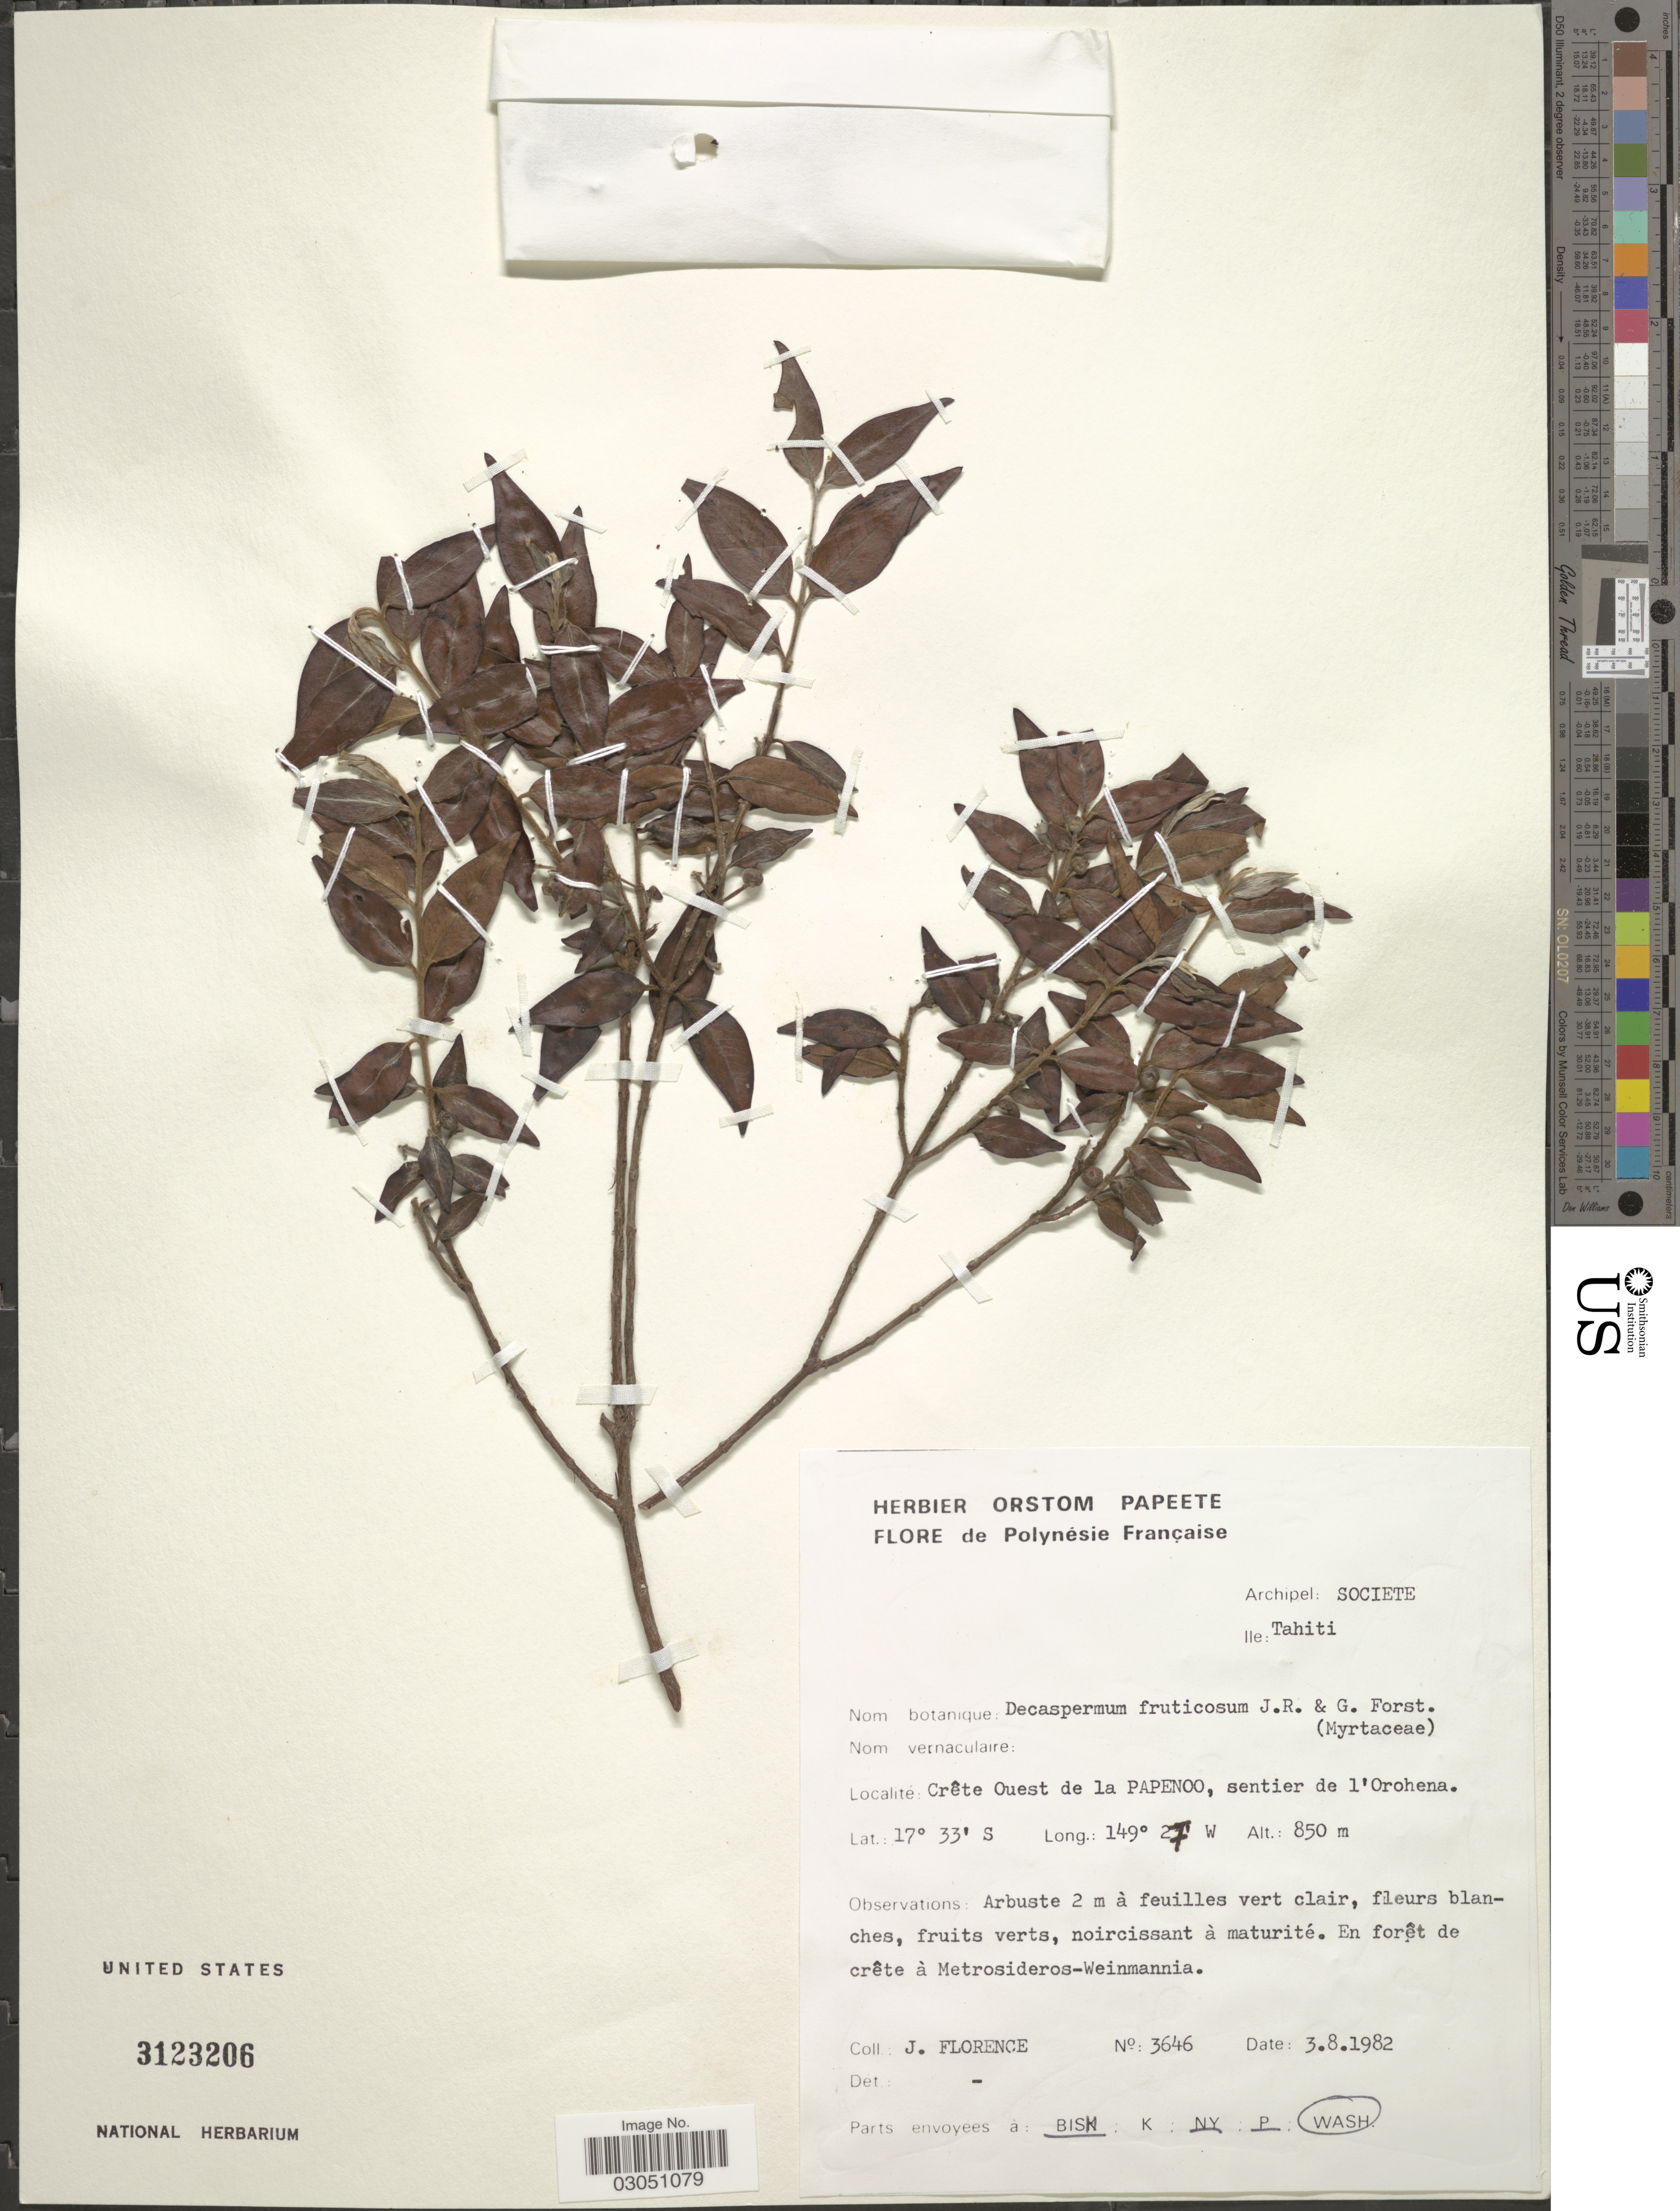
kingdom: Plantae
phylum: Tracheophyta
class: Magnoliopsida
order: Myrtales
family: Myrtaceae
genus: Decaspermum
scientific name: Decaspermum fruticosum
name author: J.R. Forst. & G. Forst.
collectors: J. Florence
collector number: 3646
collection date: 1982-08-03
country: French Polynesia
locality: Polynésie Française. Archipel: Societe. Ile: Tahiti. Crête Ouest de la Papenoo, sentier de l'Orohena.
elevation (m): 850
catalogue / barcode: US 3123206